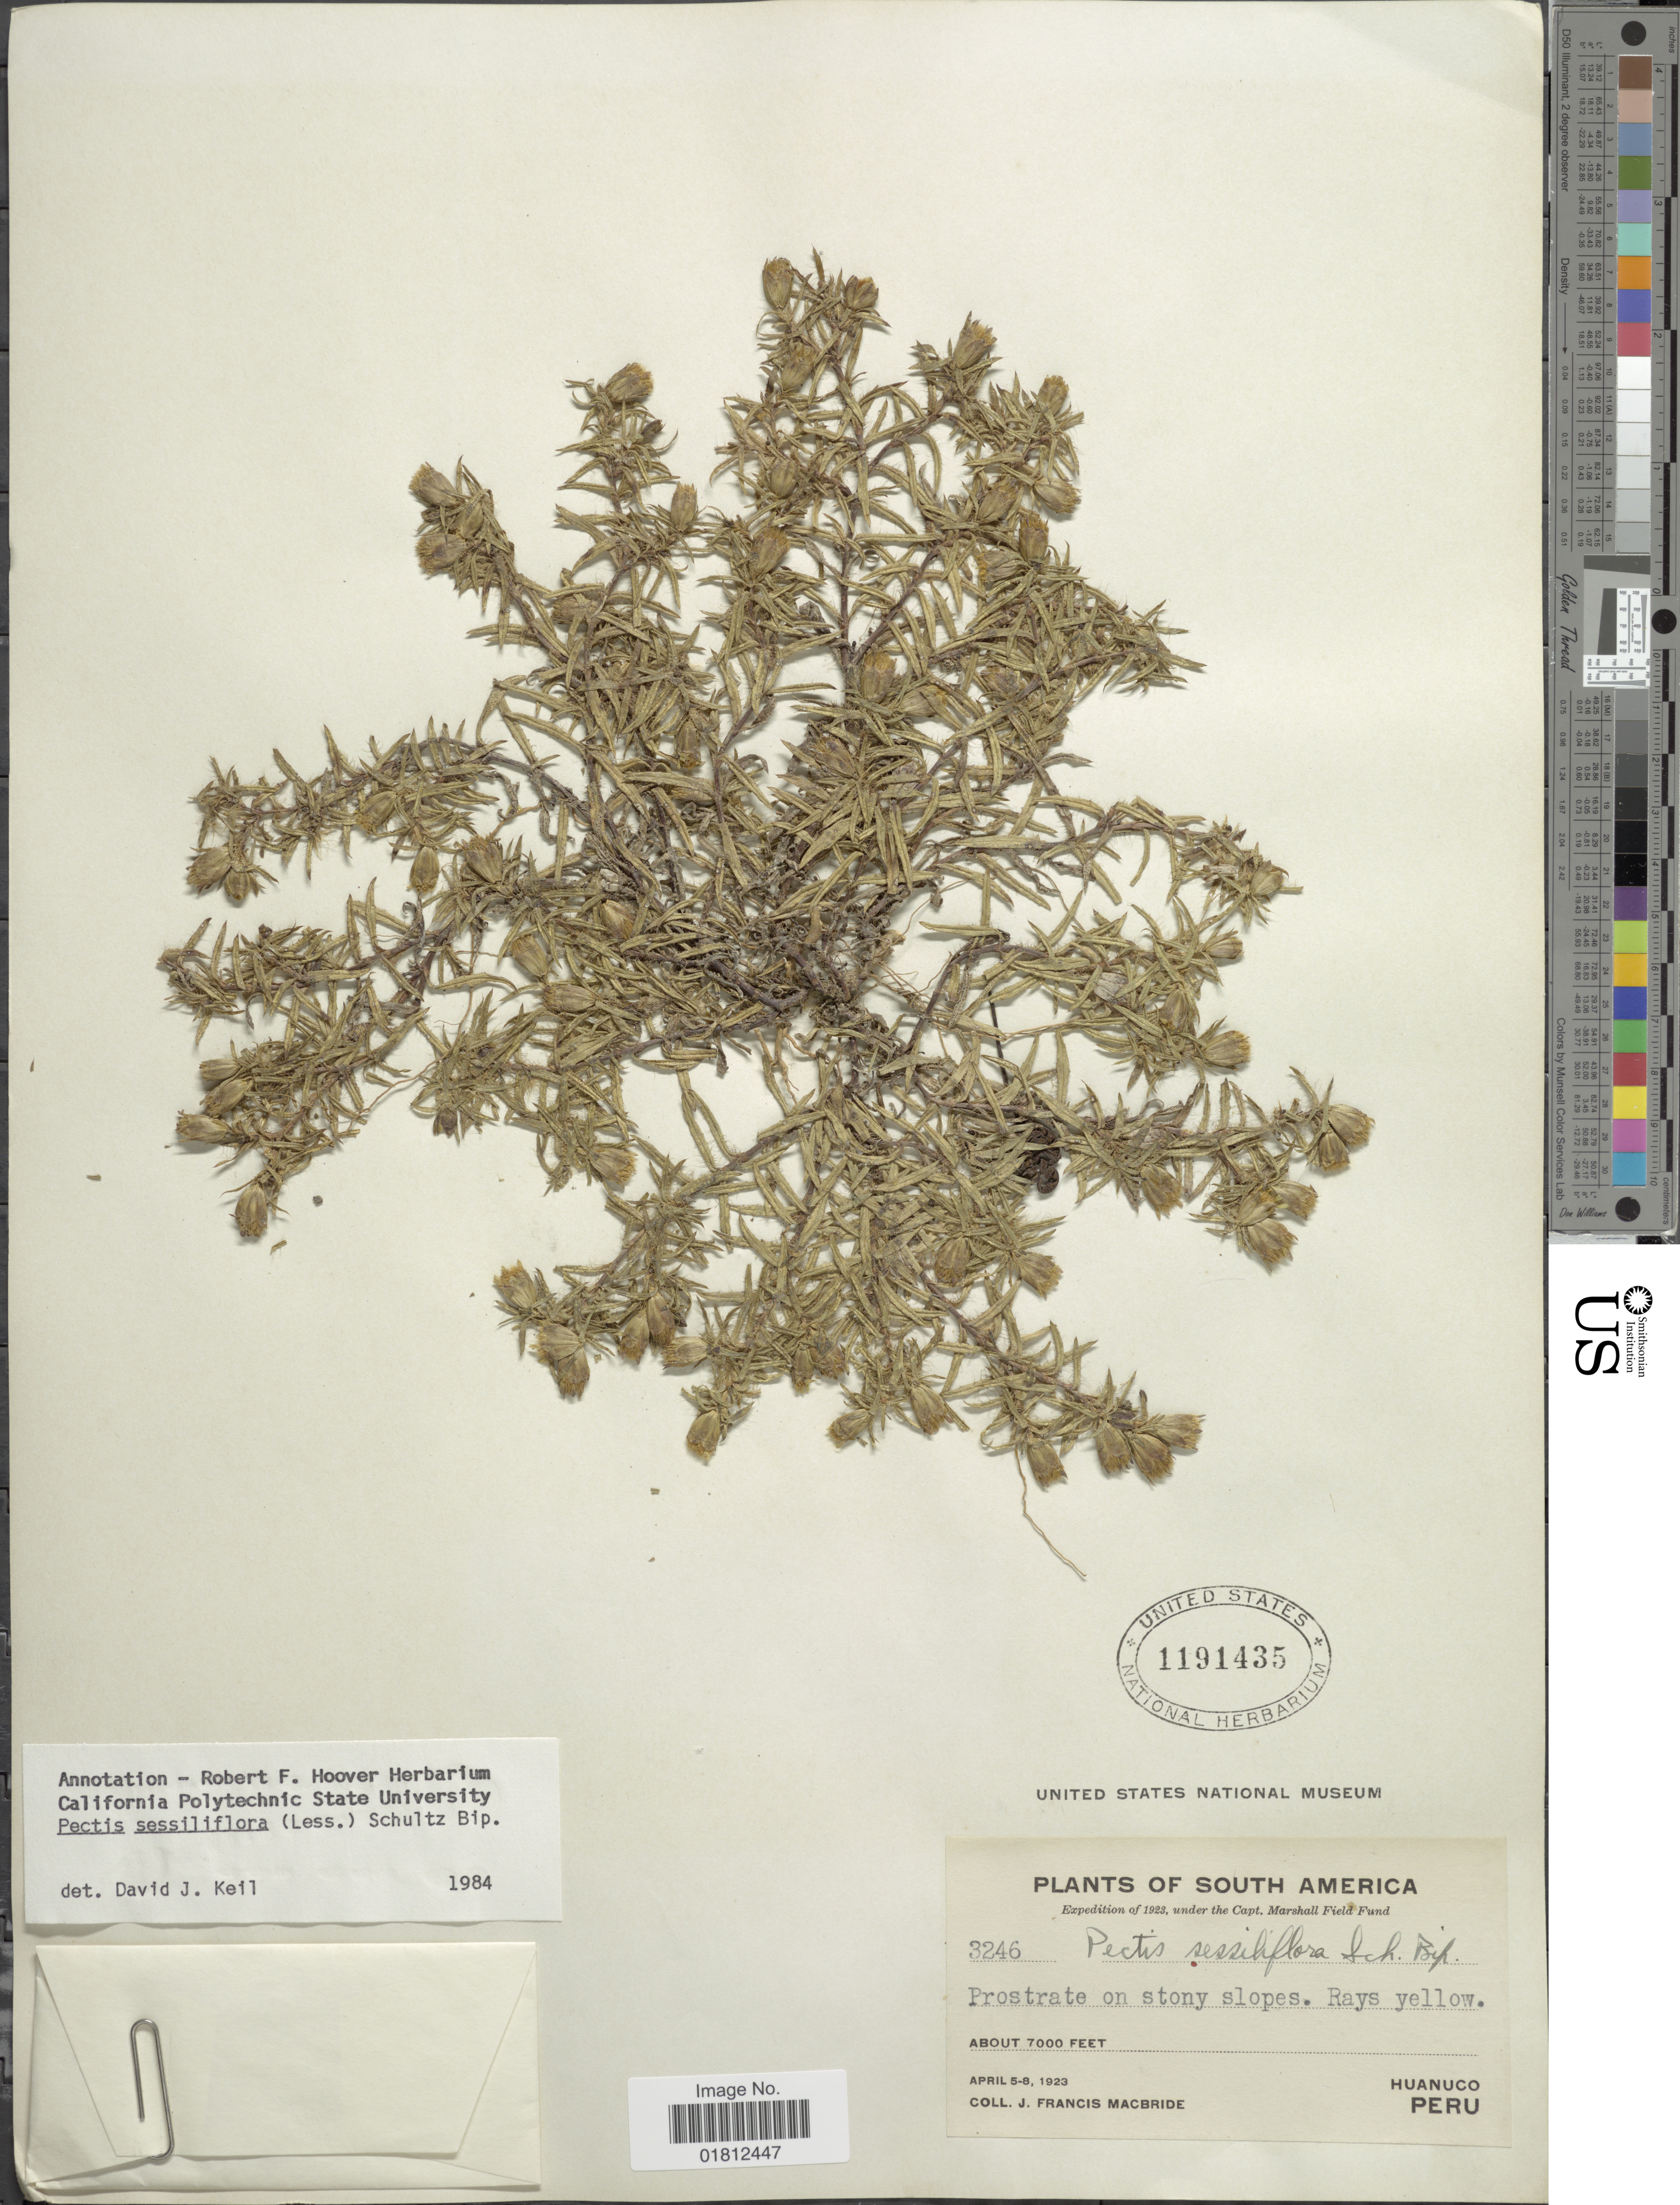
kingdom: Plantae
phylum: Tracheophyta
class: Magnoliopsida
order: Asterales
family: Asteraceae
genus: Pectis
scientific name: Pectis sessiliflora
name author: (Less.) Sch. Bip.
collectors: J. F. Macbride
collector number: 3246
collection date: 1923-04-05/1923-04-08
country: Peru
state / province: Huánuco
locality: South America, on stony slopes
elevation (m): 2134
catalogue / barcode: US 1191435